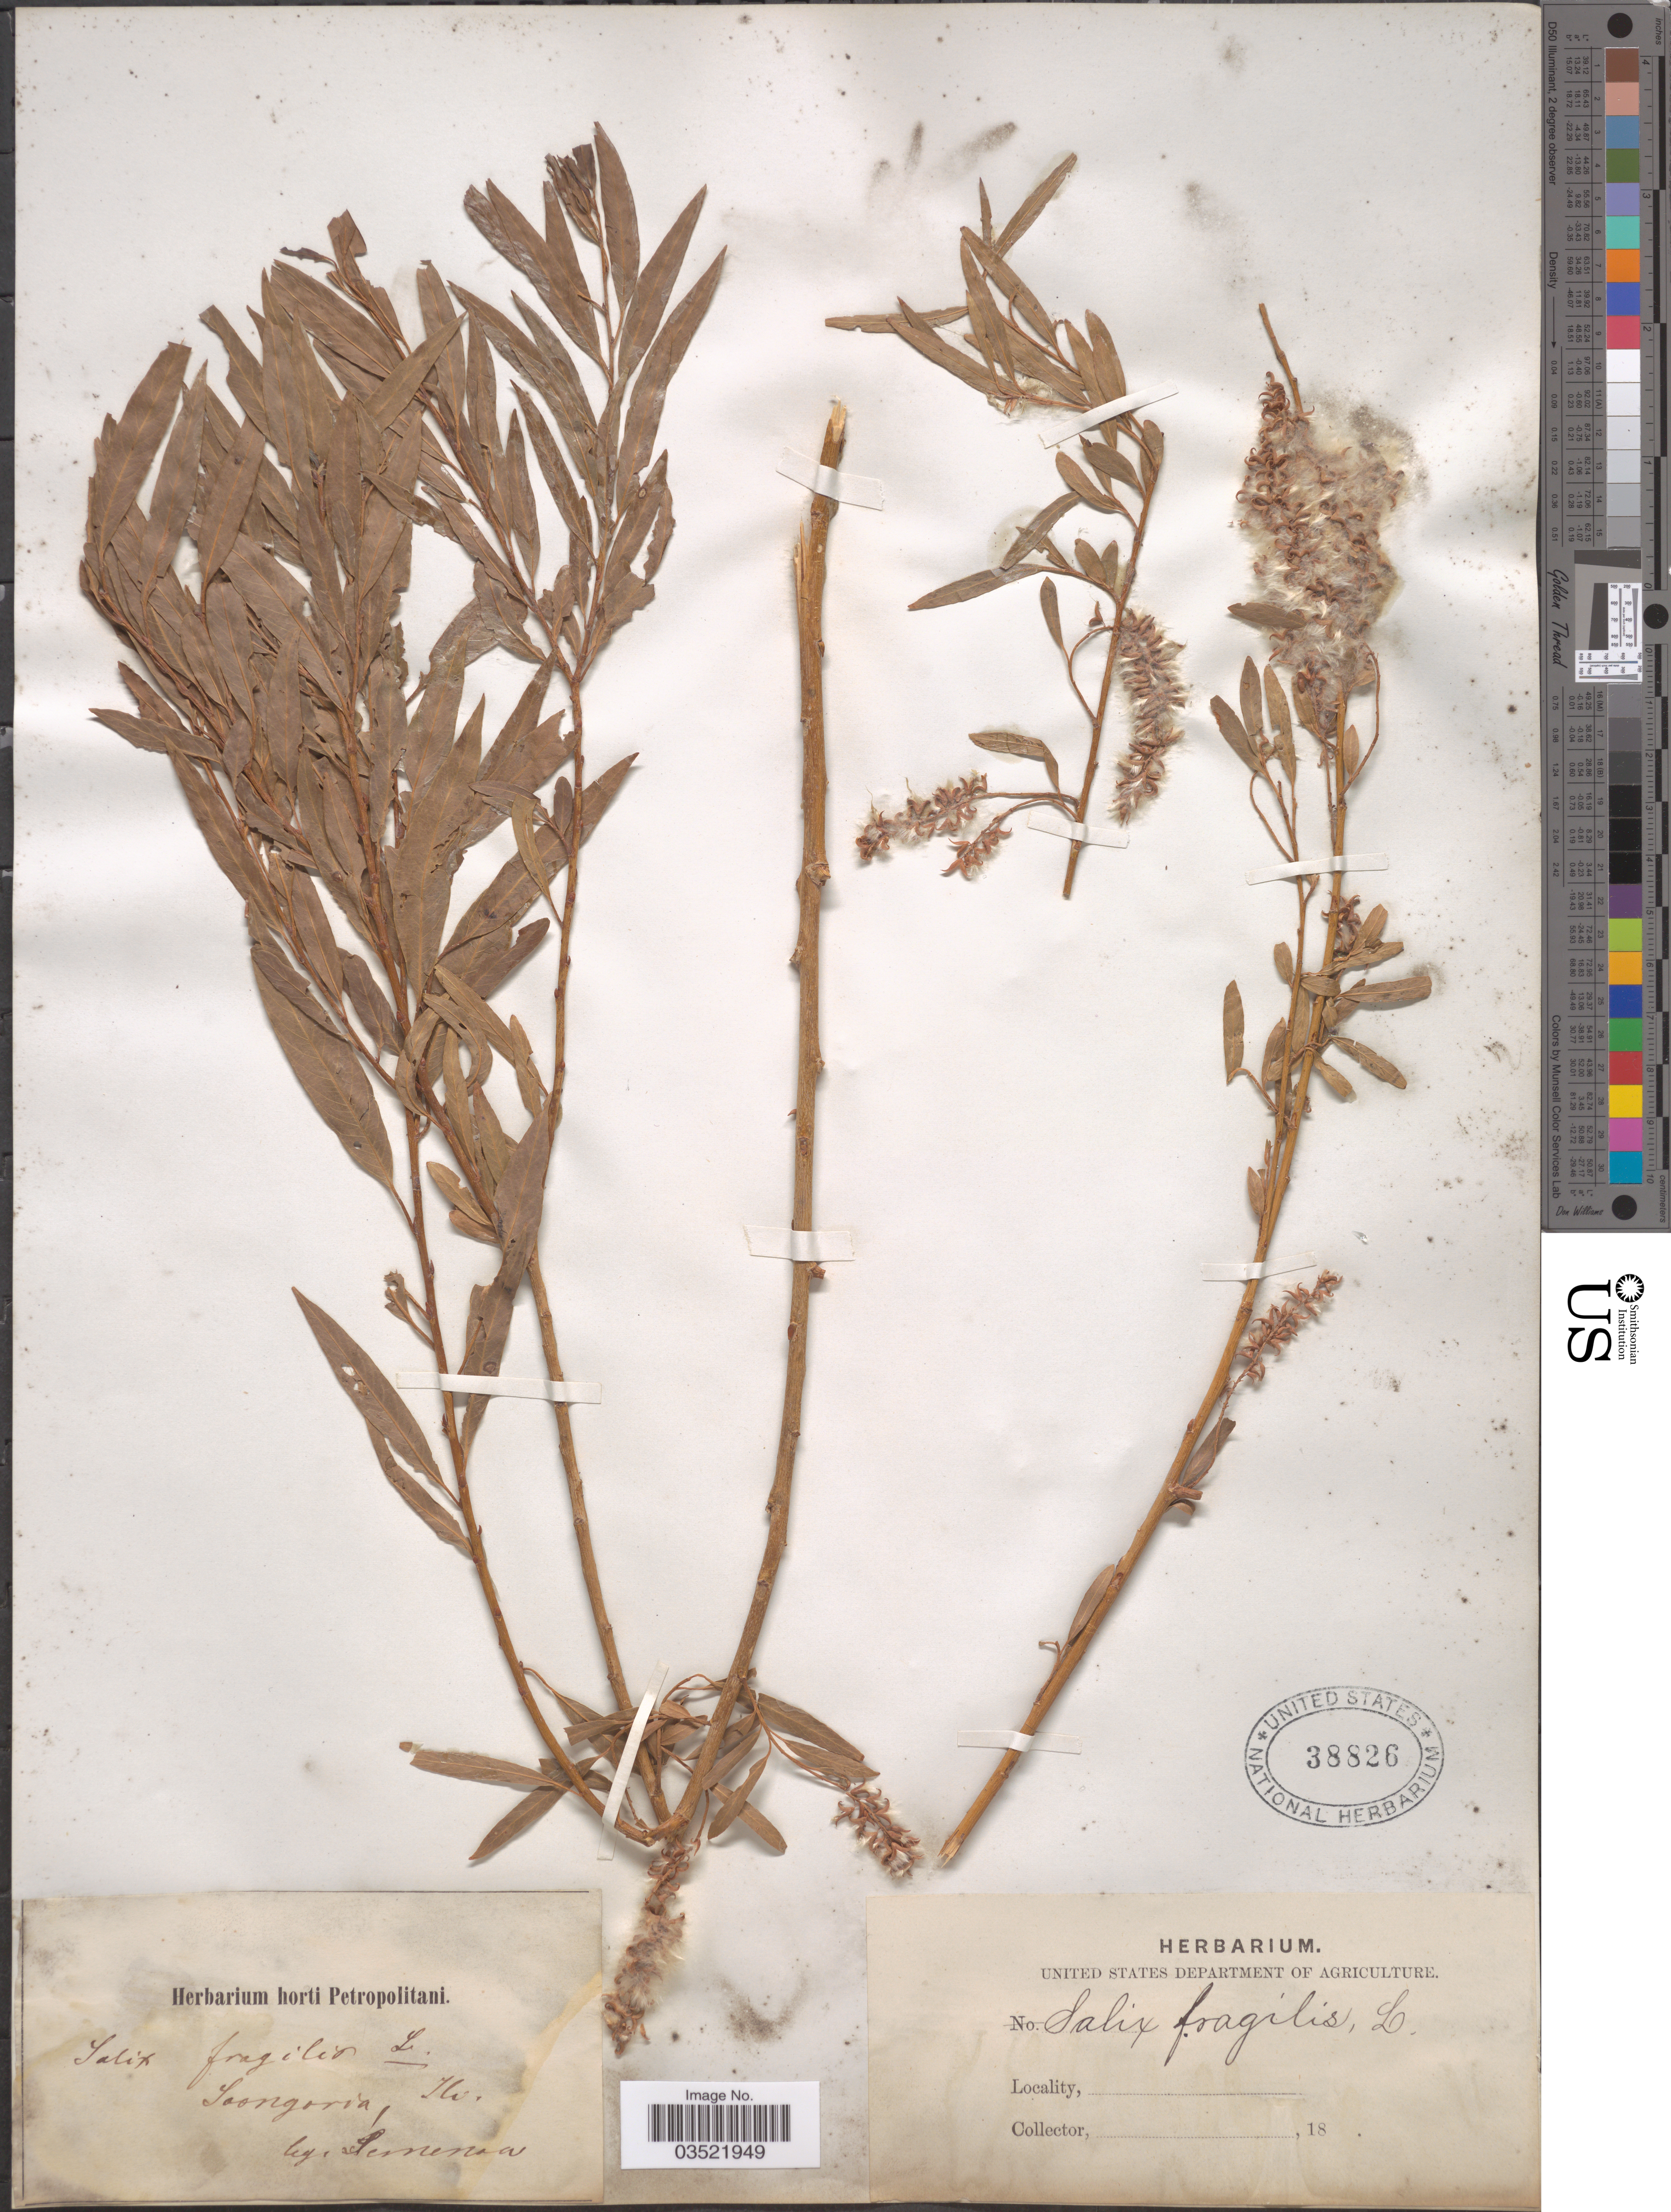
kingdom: Plantae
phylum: Tracheophyta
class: Magnoliopsida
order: Malpighiales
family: Salicaceae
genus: Salix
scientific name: Salix fragilis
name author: L.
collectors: P. P. Semenov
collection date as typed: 18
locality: Soongoria, Ilv. [interpreted]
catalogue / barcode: US 38826